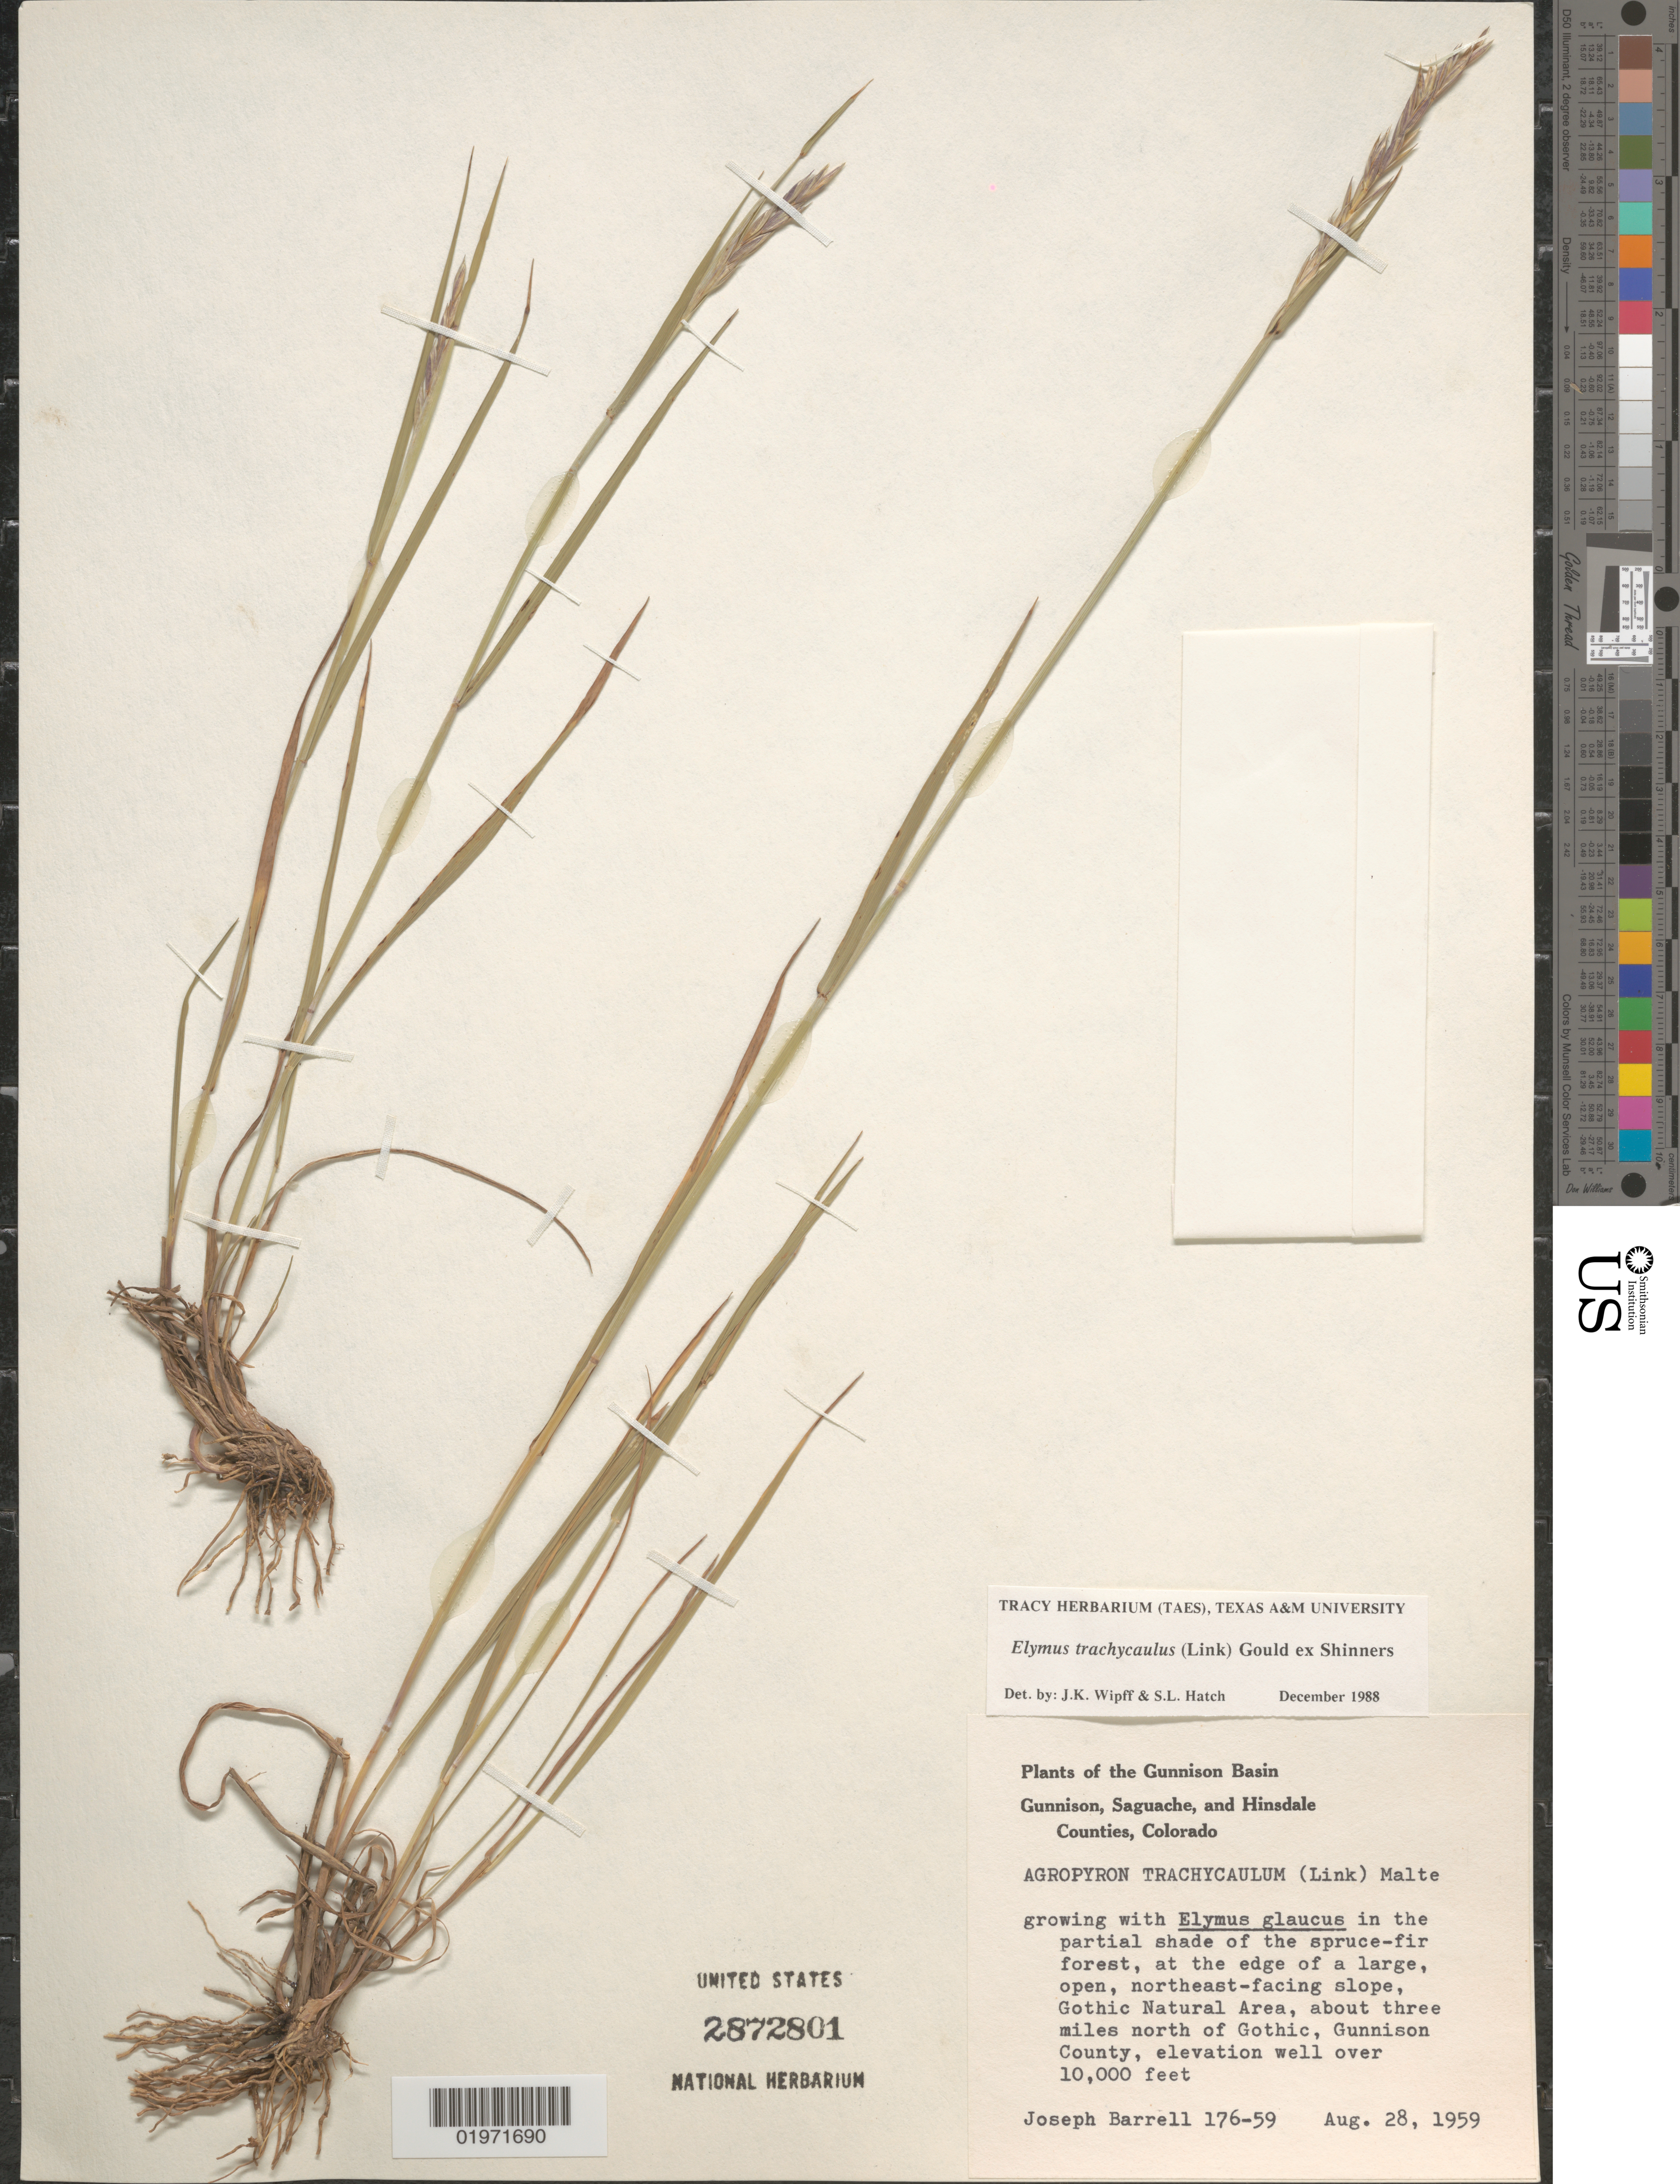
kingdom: Plantae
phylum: Tracheophyta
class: Liliopsida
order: Poales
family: Poaceae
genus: Elymus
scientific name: Elymus trachycaulus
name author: (Link) Gould ex Shinners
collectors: J. Barrell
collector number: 176-59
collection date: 1959-08-28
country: United States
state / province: Colorado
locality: The Gunnison Basin. At the edge of a large, open, northeast-facing slope, Gothic Natural Area, about three miles north of Gothic, Gunnison County.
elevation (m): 3048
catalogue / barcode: US 2872801